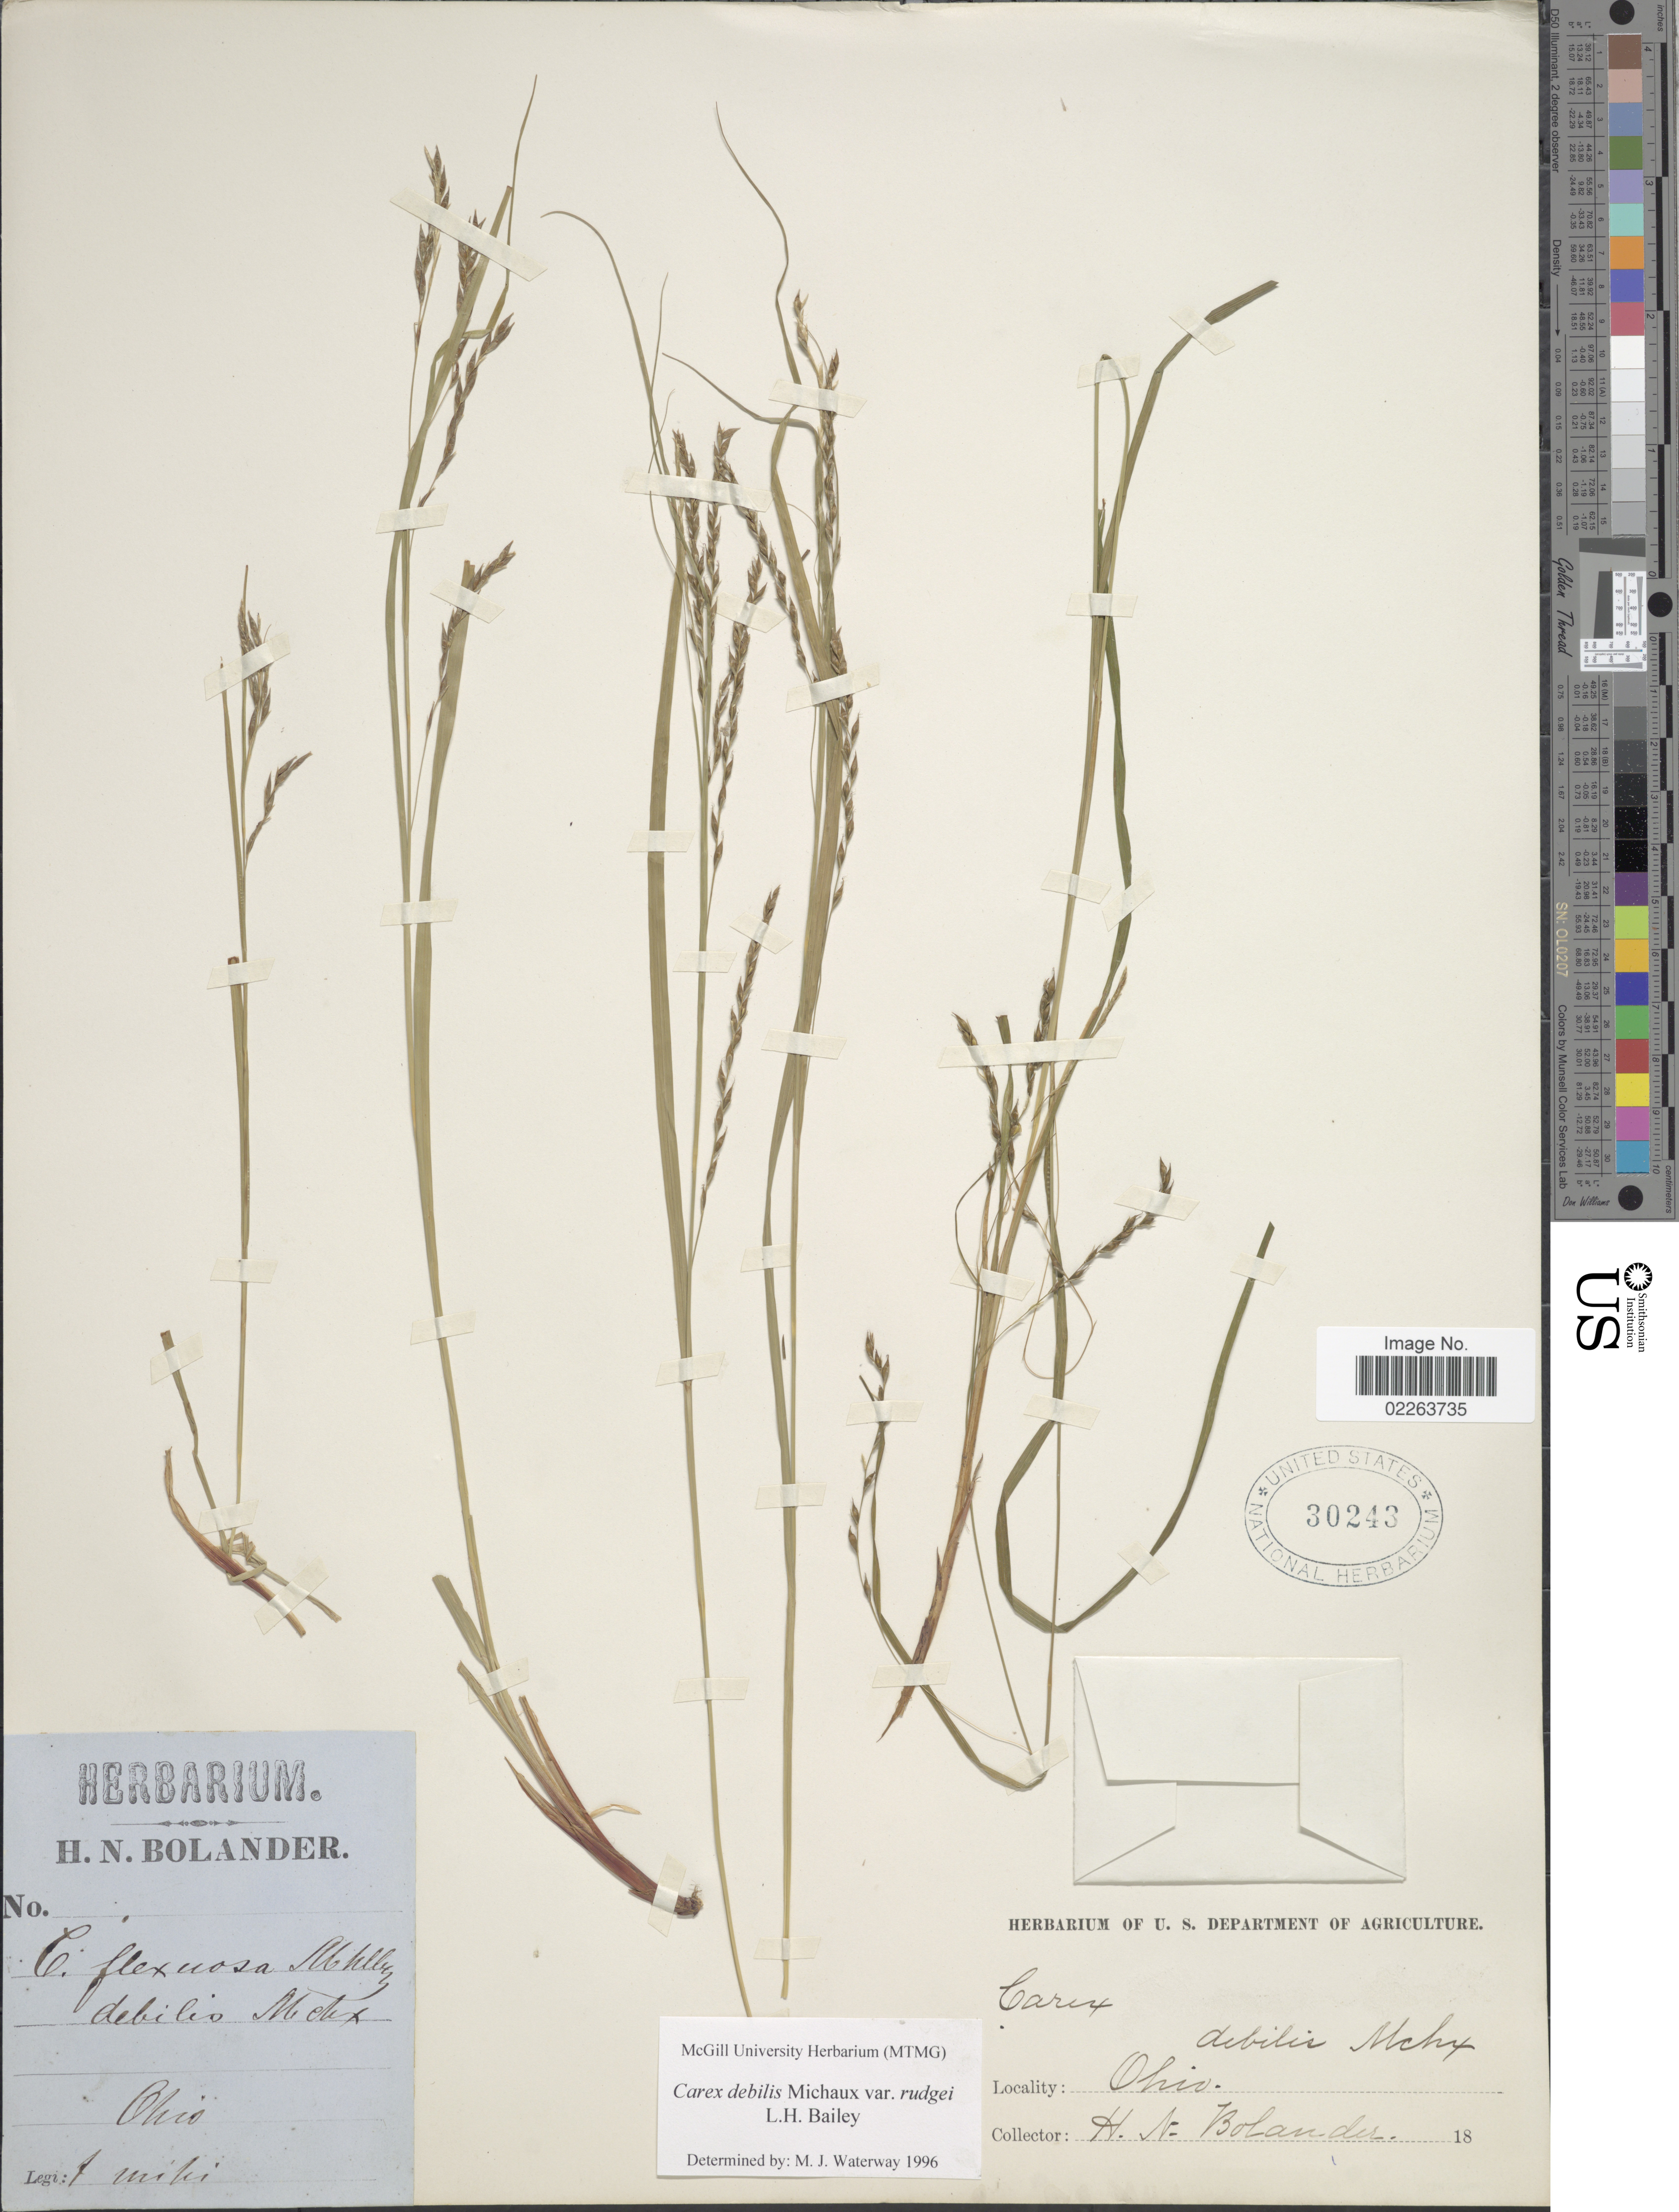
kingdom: Plantae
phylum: Tracheophyta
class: Liliopsida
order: Poales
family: Cyperaceae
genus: Carex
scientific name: Carex flexuosa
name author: Muhl. ex Willd.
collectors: H. Bolander & Miki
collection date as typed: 18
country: United States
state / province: Ohio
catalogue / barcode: US 30243